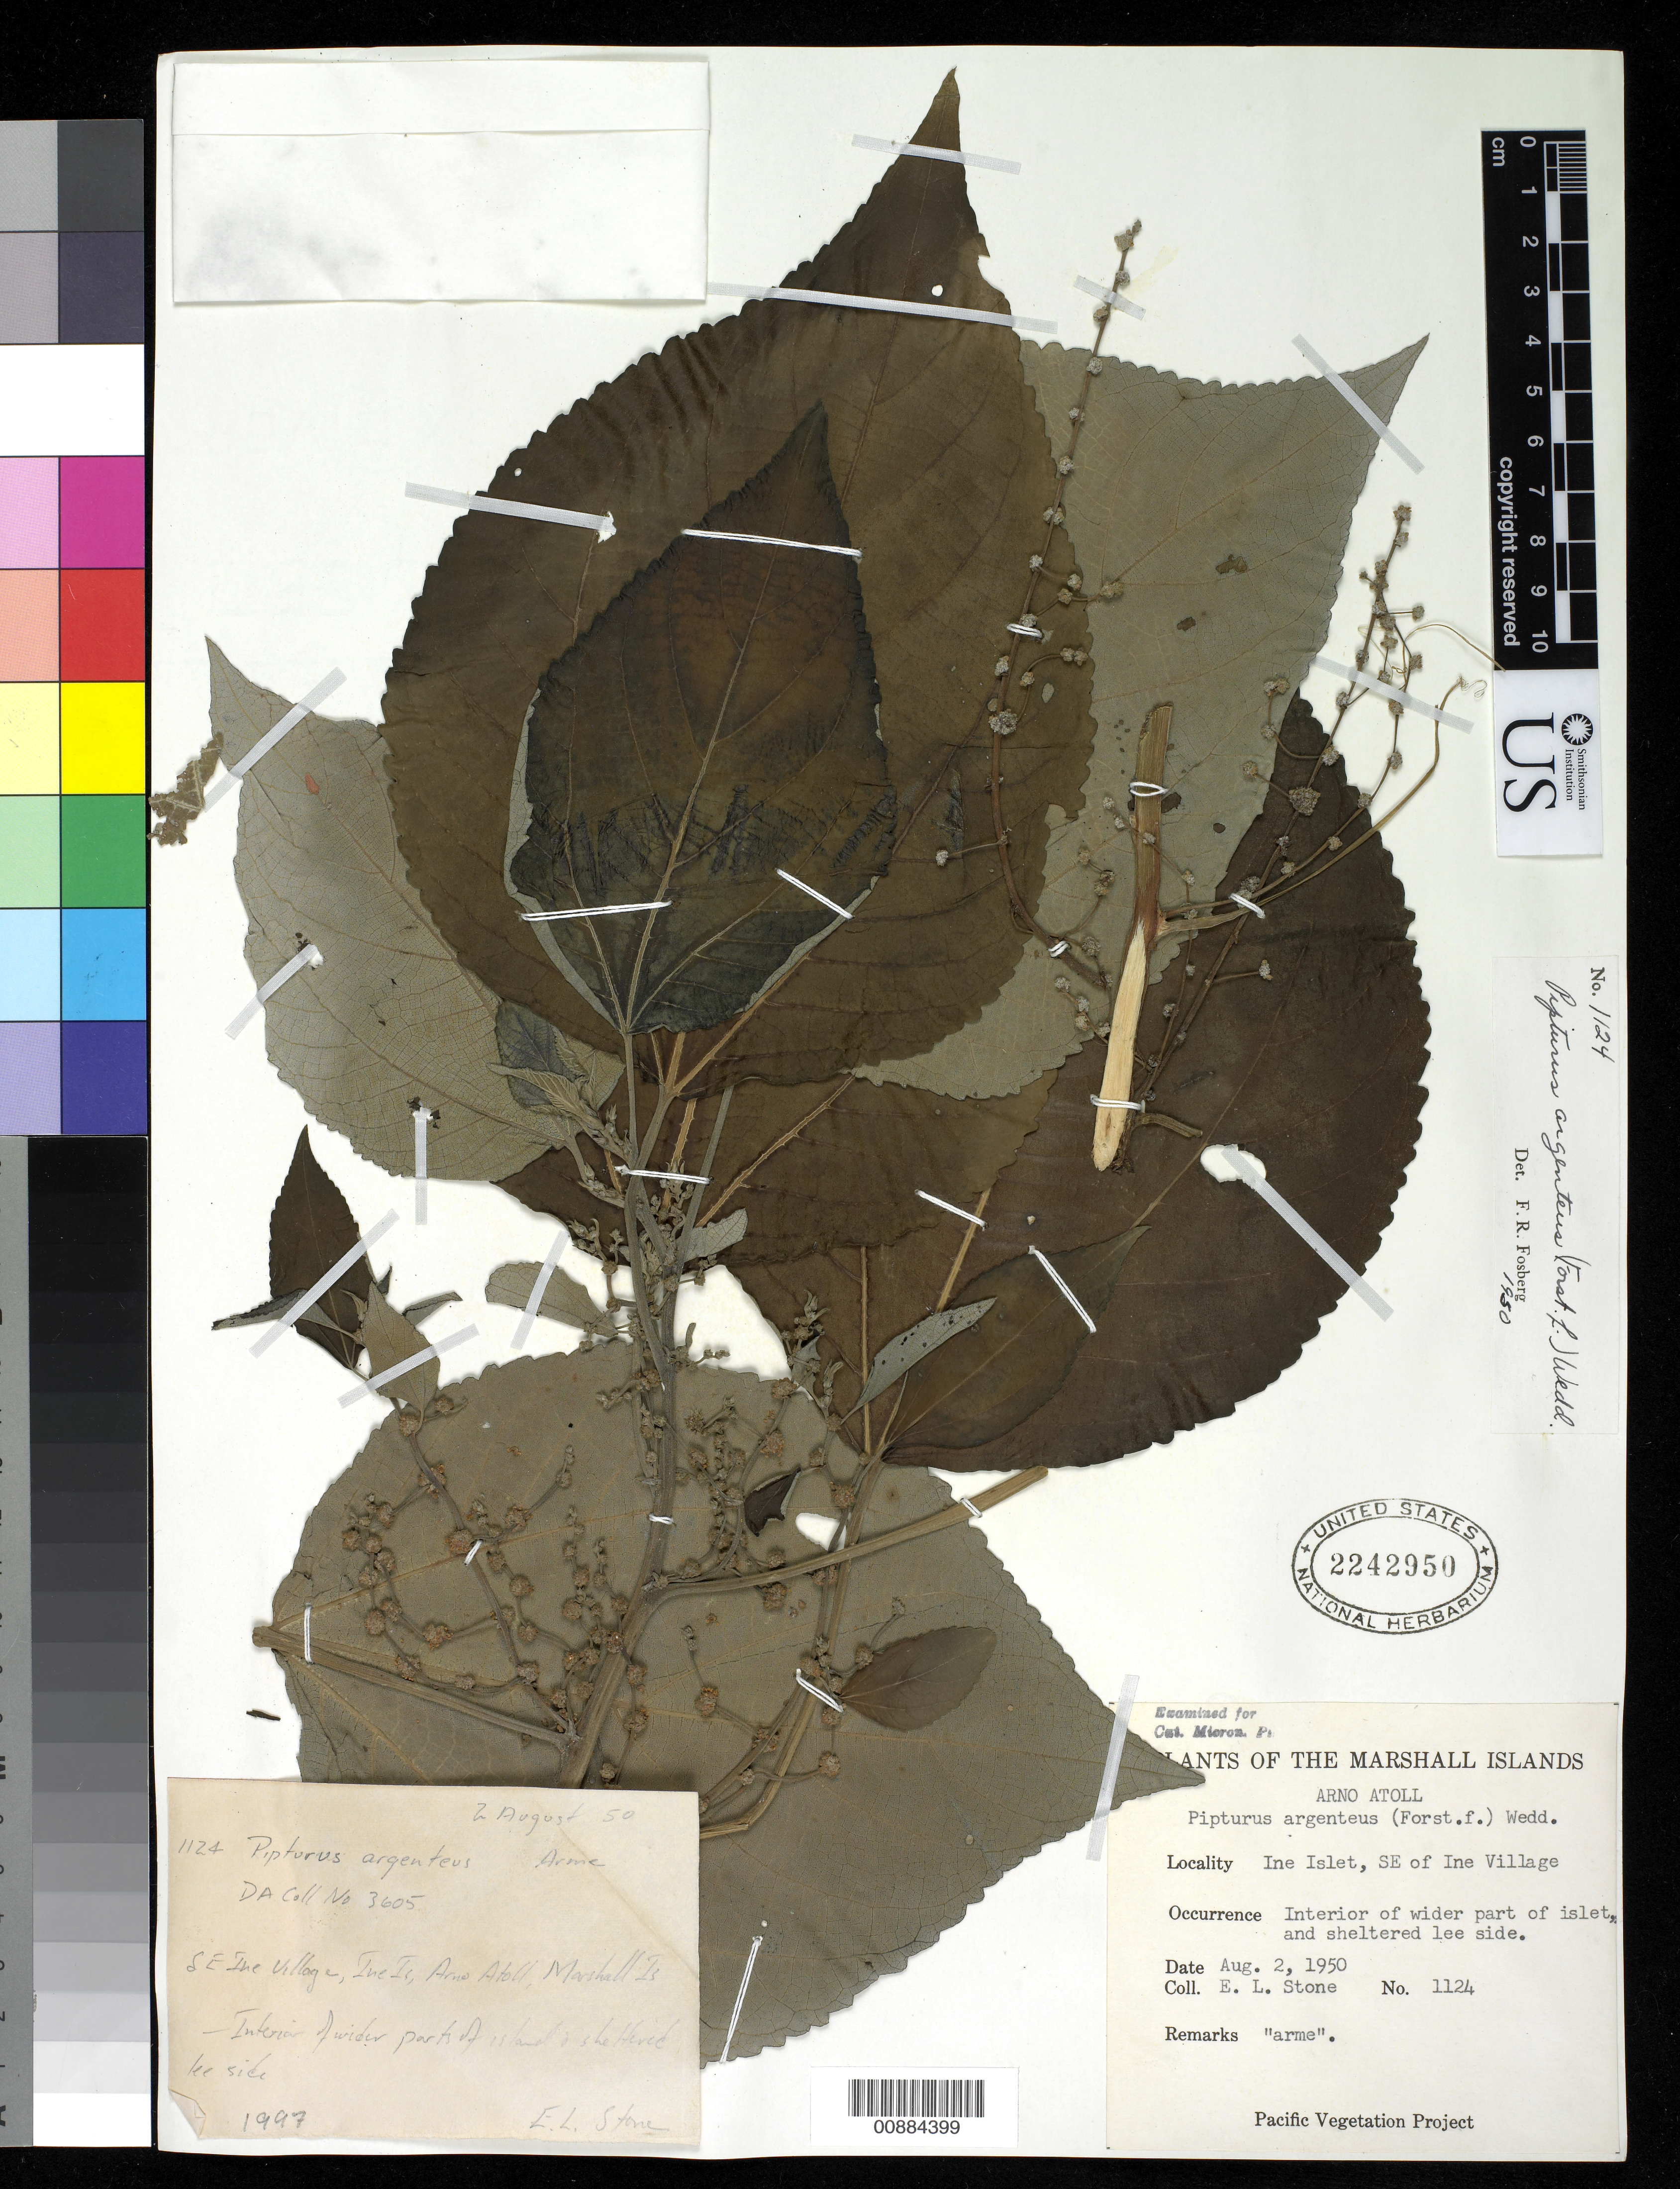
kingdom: Plantae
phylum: Tracheophyta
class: Magnoliopsida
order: Rosales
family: Urticaceae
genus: Pipturus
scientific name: Pipturus argenteus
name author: (G. Forst.) Wedd.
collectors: E. L. Stone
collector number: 1124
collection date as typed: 02 Aug 1950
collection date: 1950-08-02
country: Marshall Islands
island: Arno Atoll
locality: Ine Islet, SE of Ine Village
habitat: Interior of wider part of islet, and sheltered lee side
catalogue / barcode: US 2242950